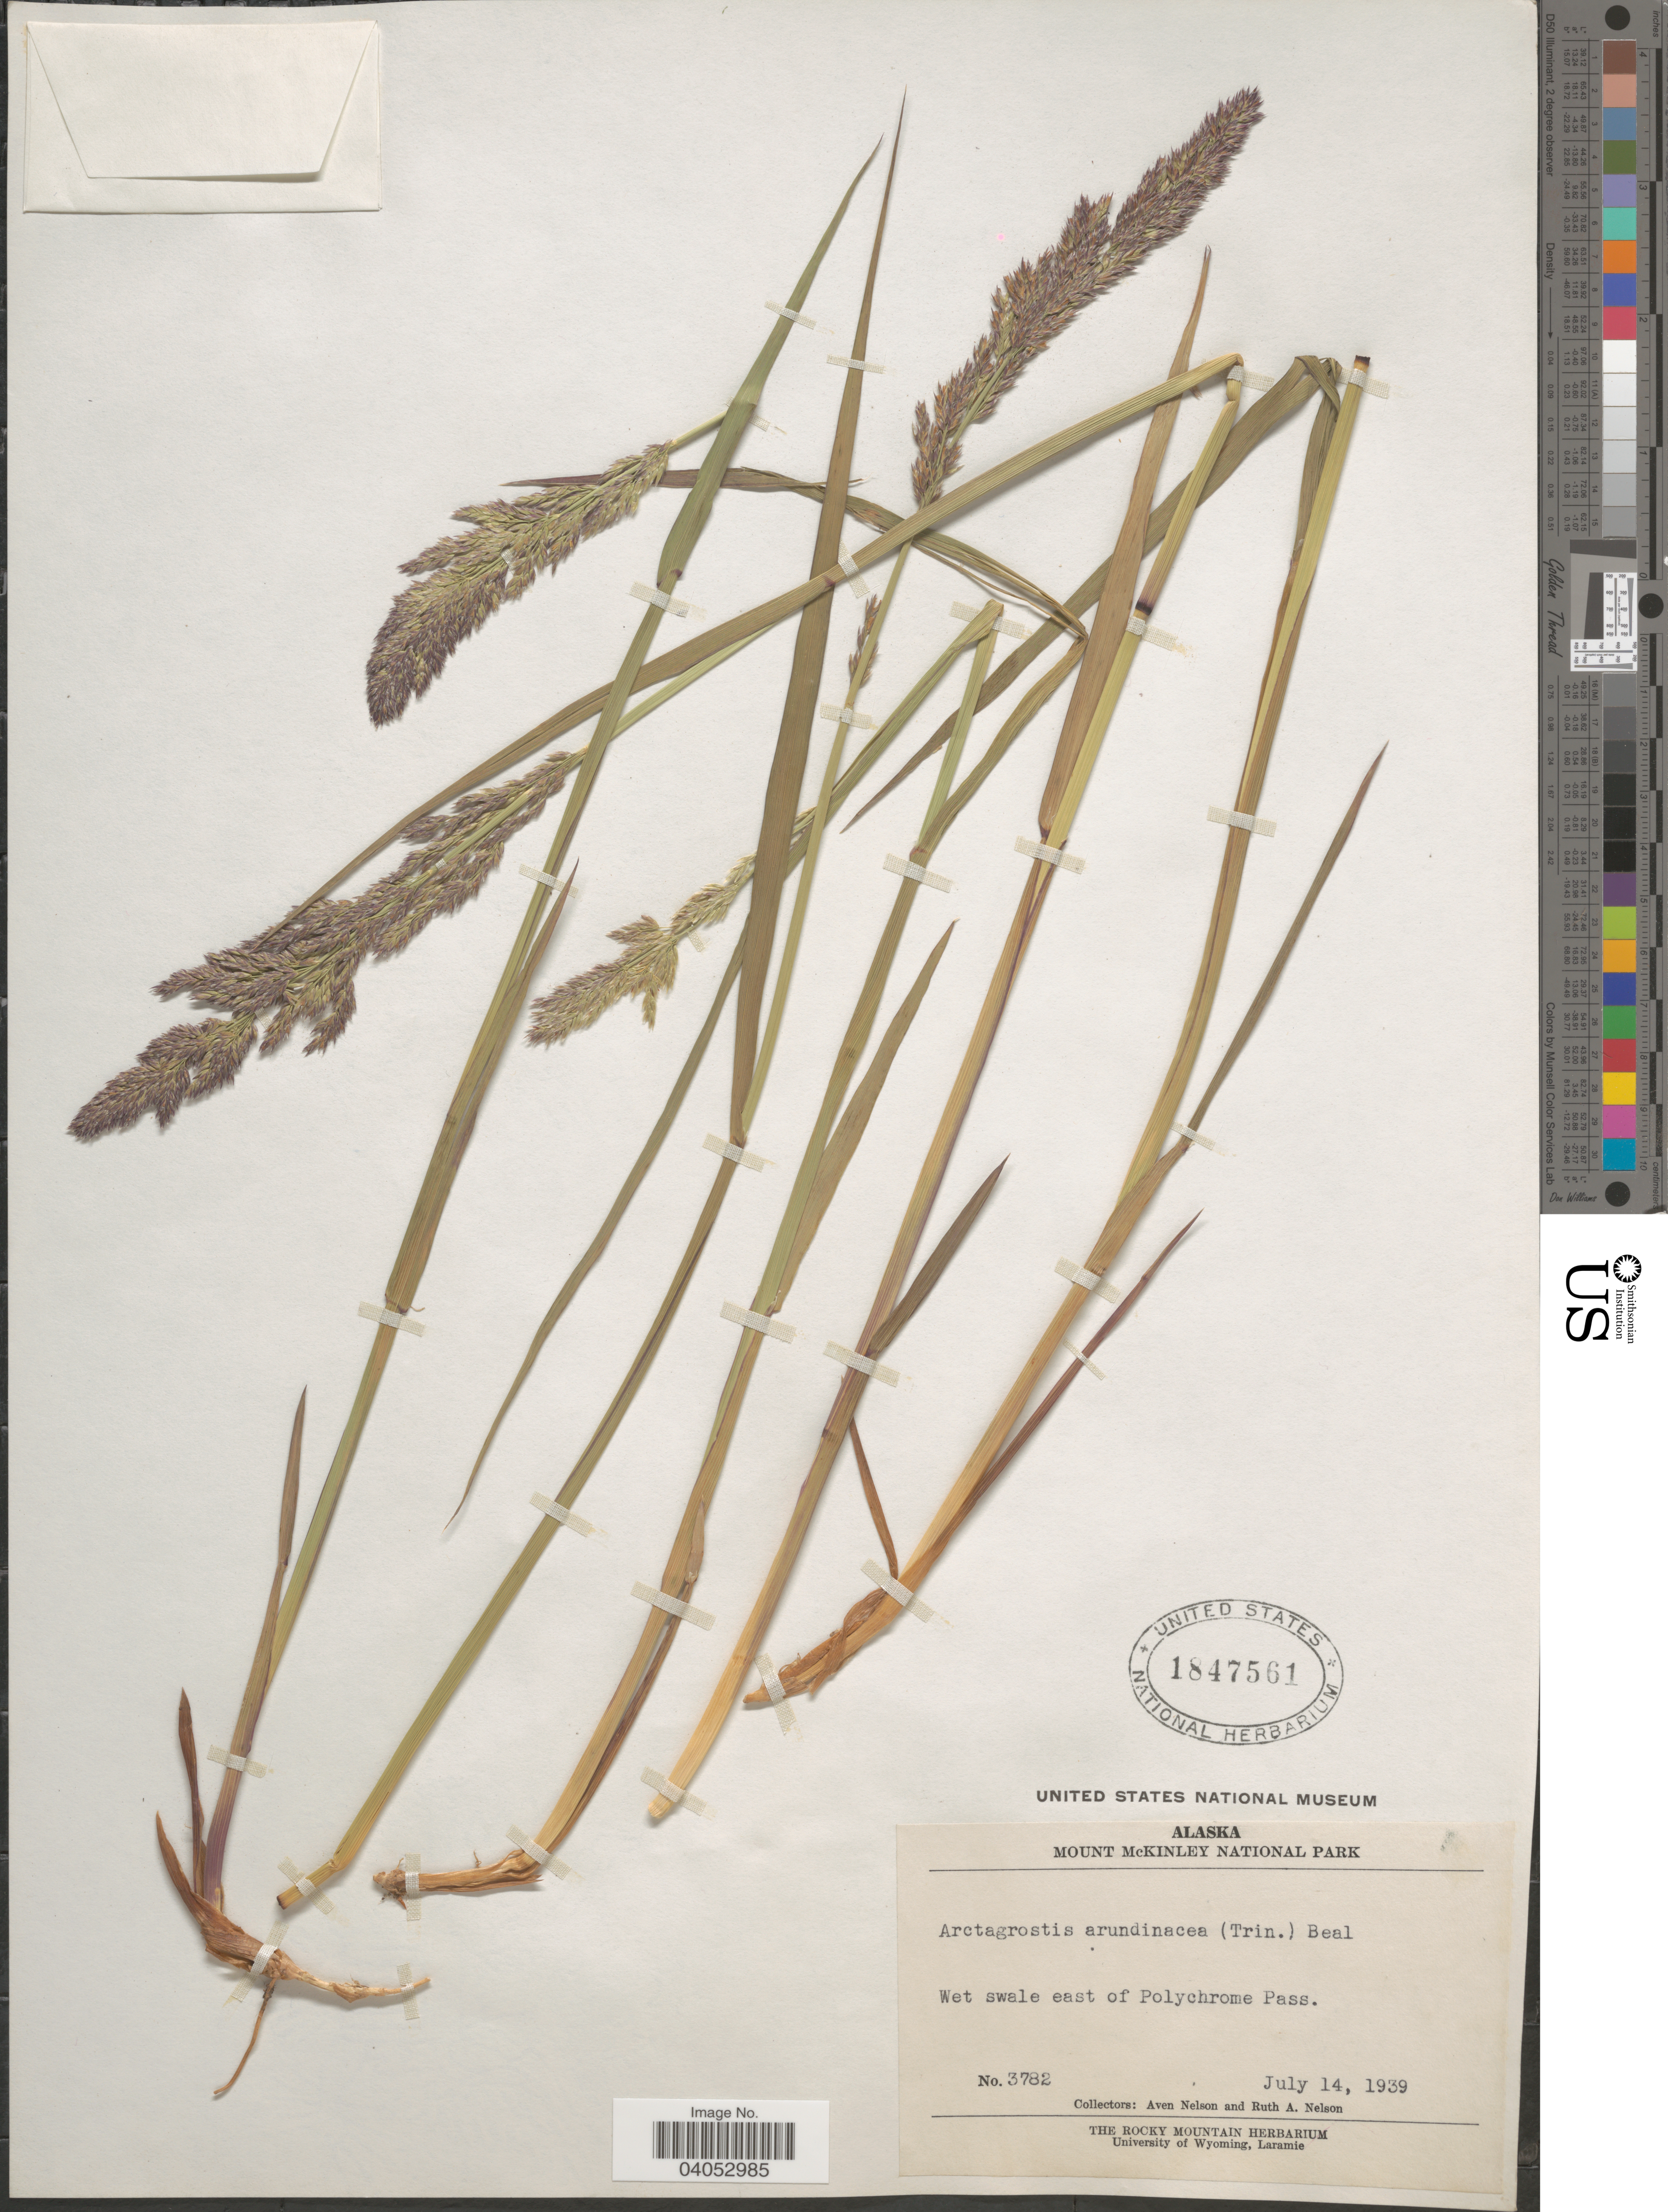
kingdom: Plantae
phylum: Tracheophyta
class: Liliopsida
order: Poales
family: Poaceae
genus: Arctagrostis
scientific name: Arctagrostis latifolia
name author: (R. Br.) Griseb.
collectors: A. Nelson & R. A. Nelson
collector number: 3782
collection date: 1939-07-14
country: United States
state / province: Alaska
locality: Mount McKinley National Park. Wet swale east of Polychrome Pass.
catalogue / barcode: US 1847561